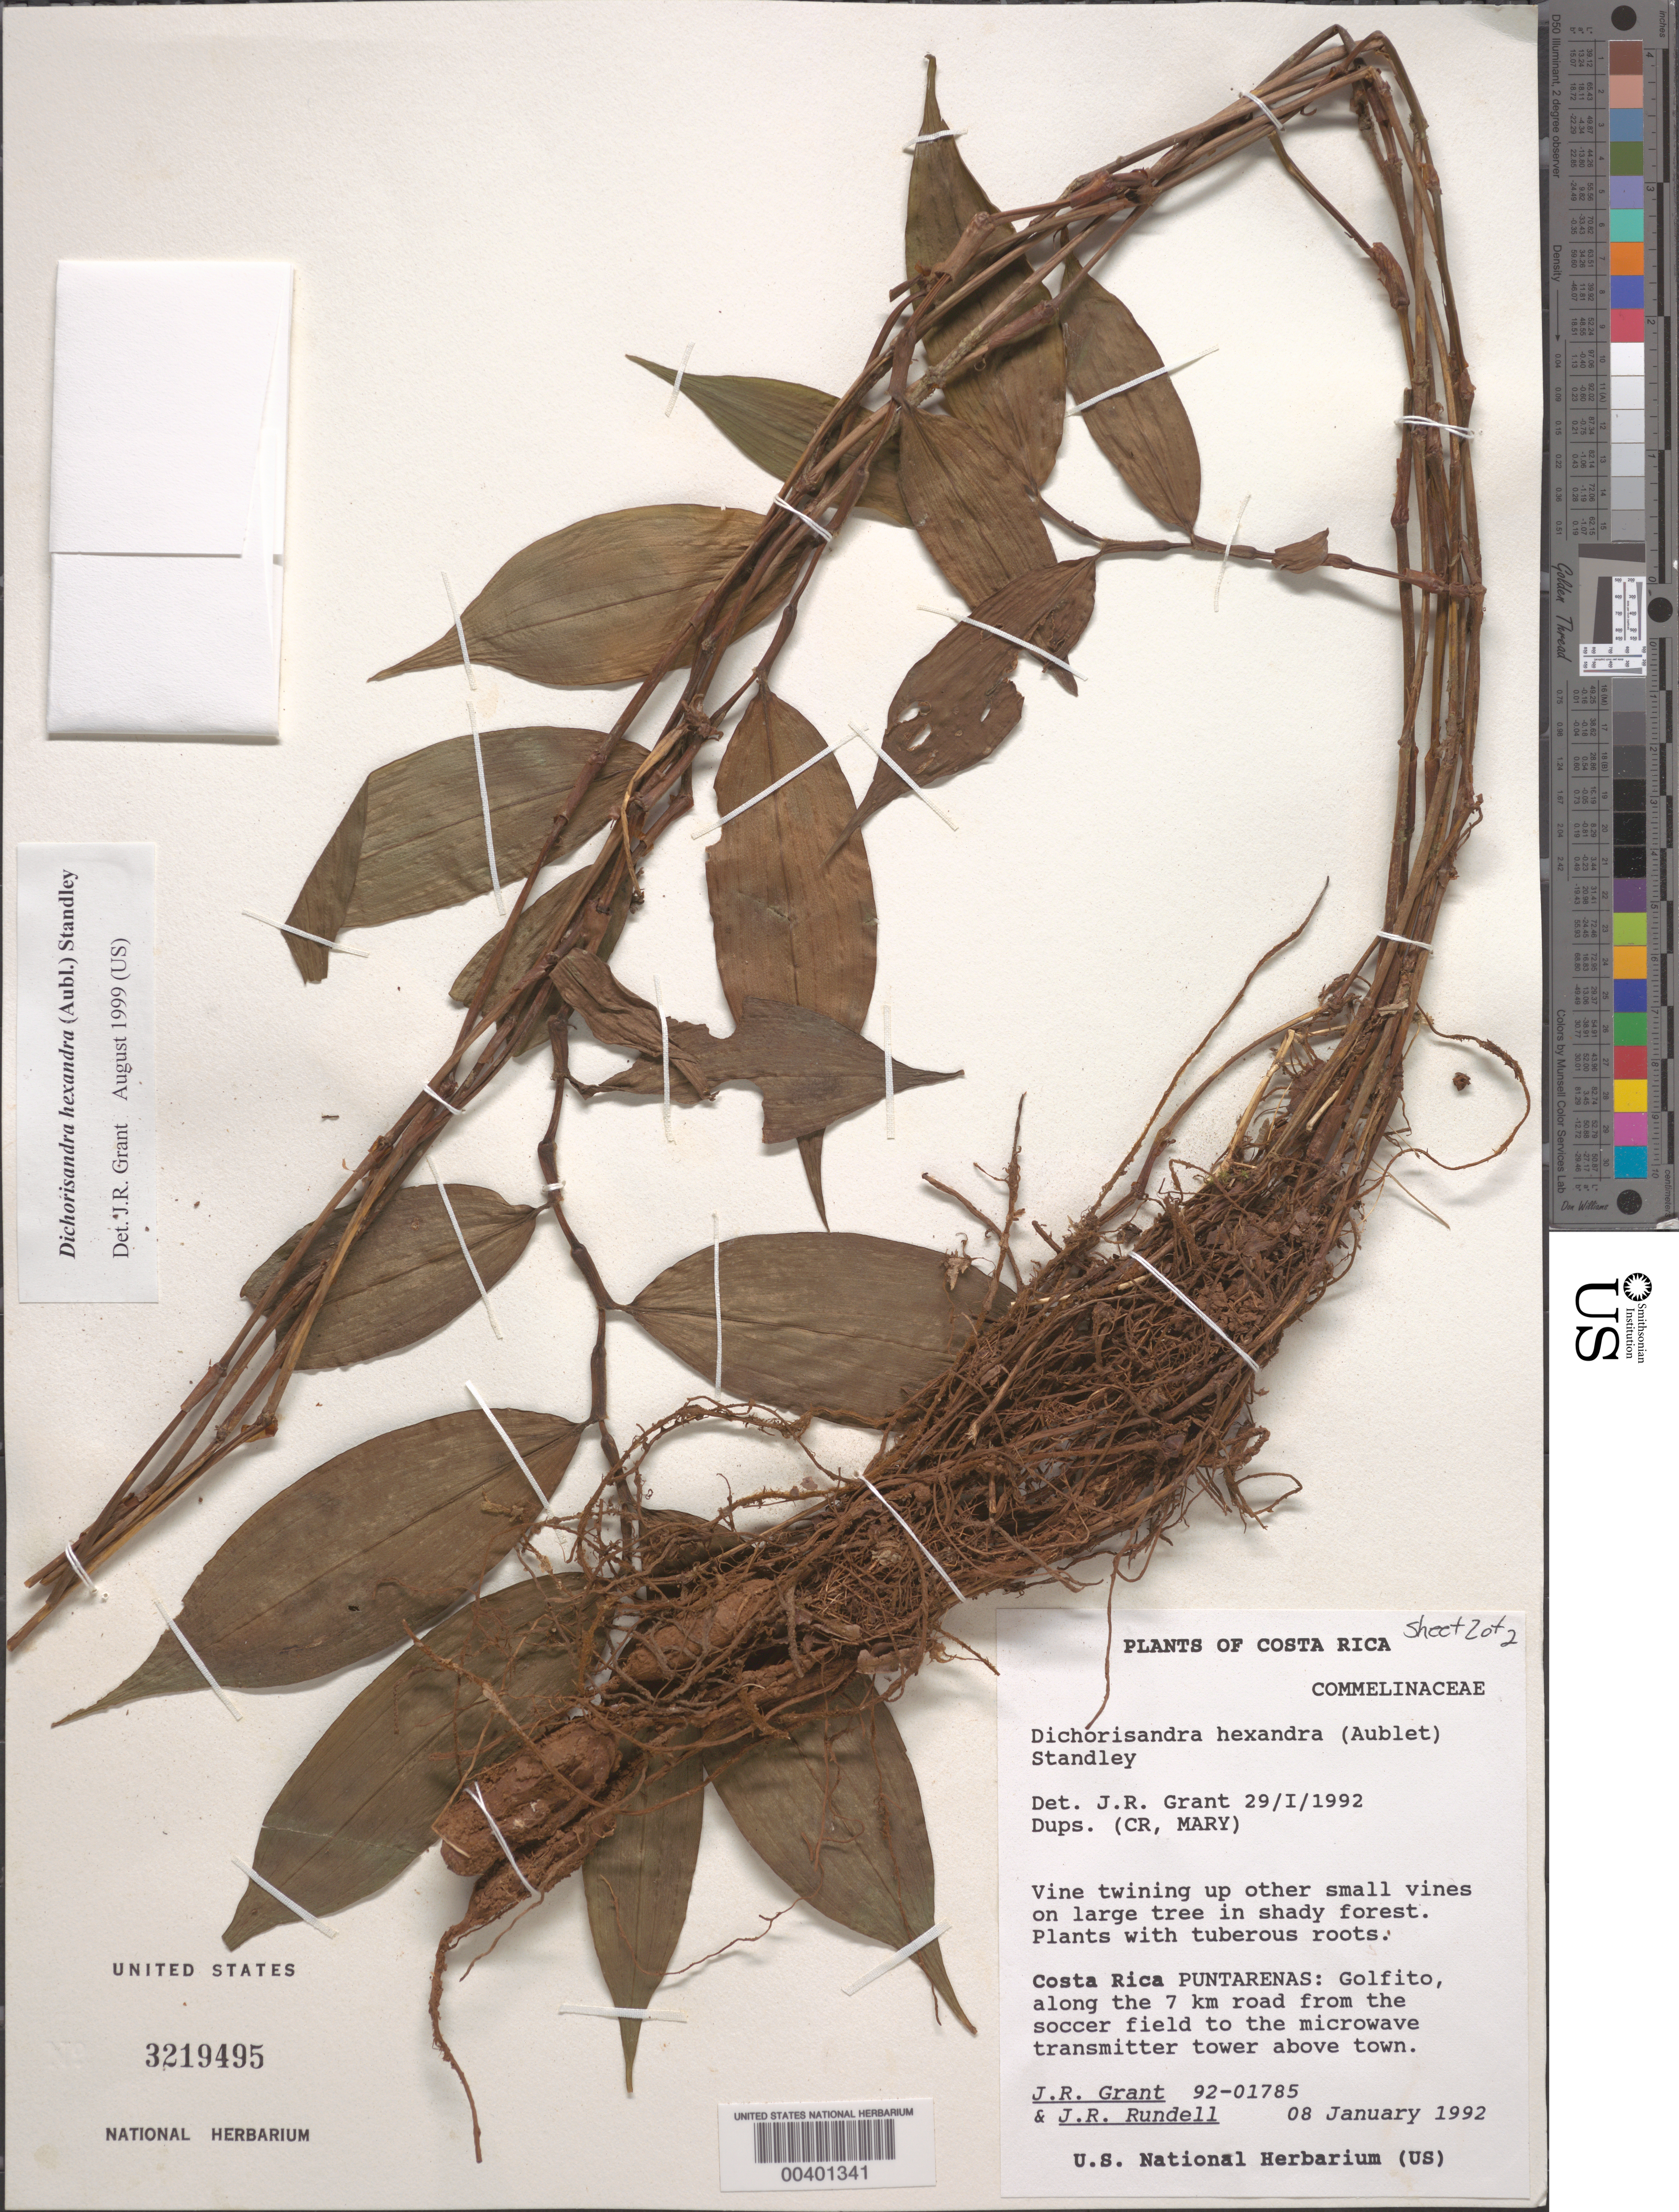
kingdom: Plantae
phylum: Tracheophyta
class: Liliopsida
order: Commelinales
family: Commelinaceae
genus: Tripogandra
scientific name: Tripogandra serrulata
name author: (Vahl) Handlos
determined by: Grant, J. R., (SWITZERLAND)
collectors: J. R. Grant & J. Rondell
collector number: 92-01785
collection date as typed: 08 Jan 1992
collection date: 1992-01-08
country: Costa Rica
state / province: Puntarenas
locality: Golfito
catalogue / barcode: US 3219495